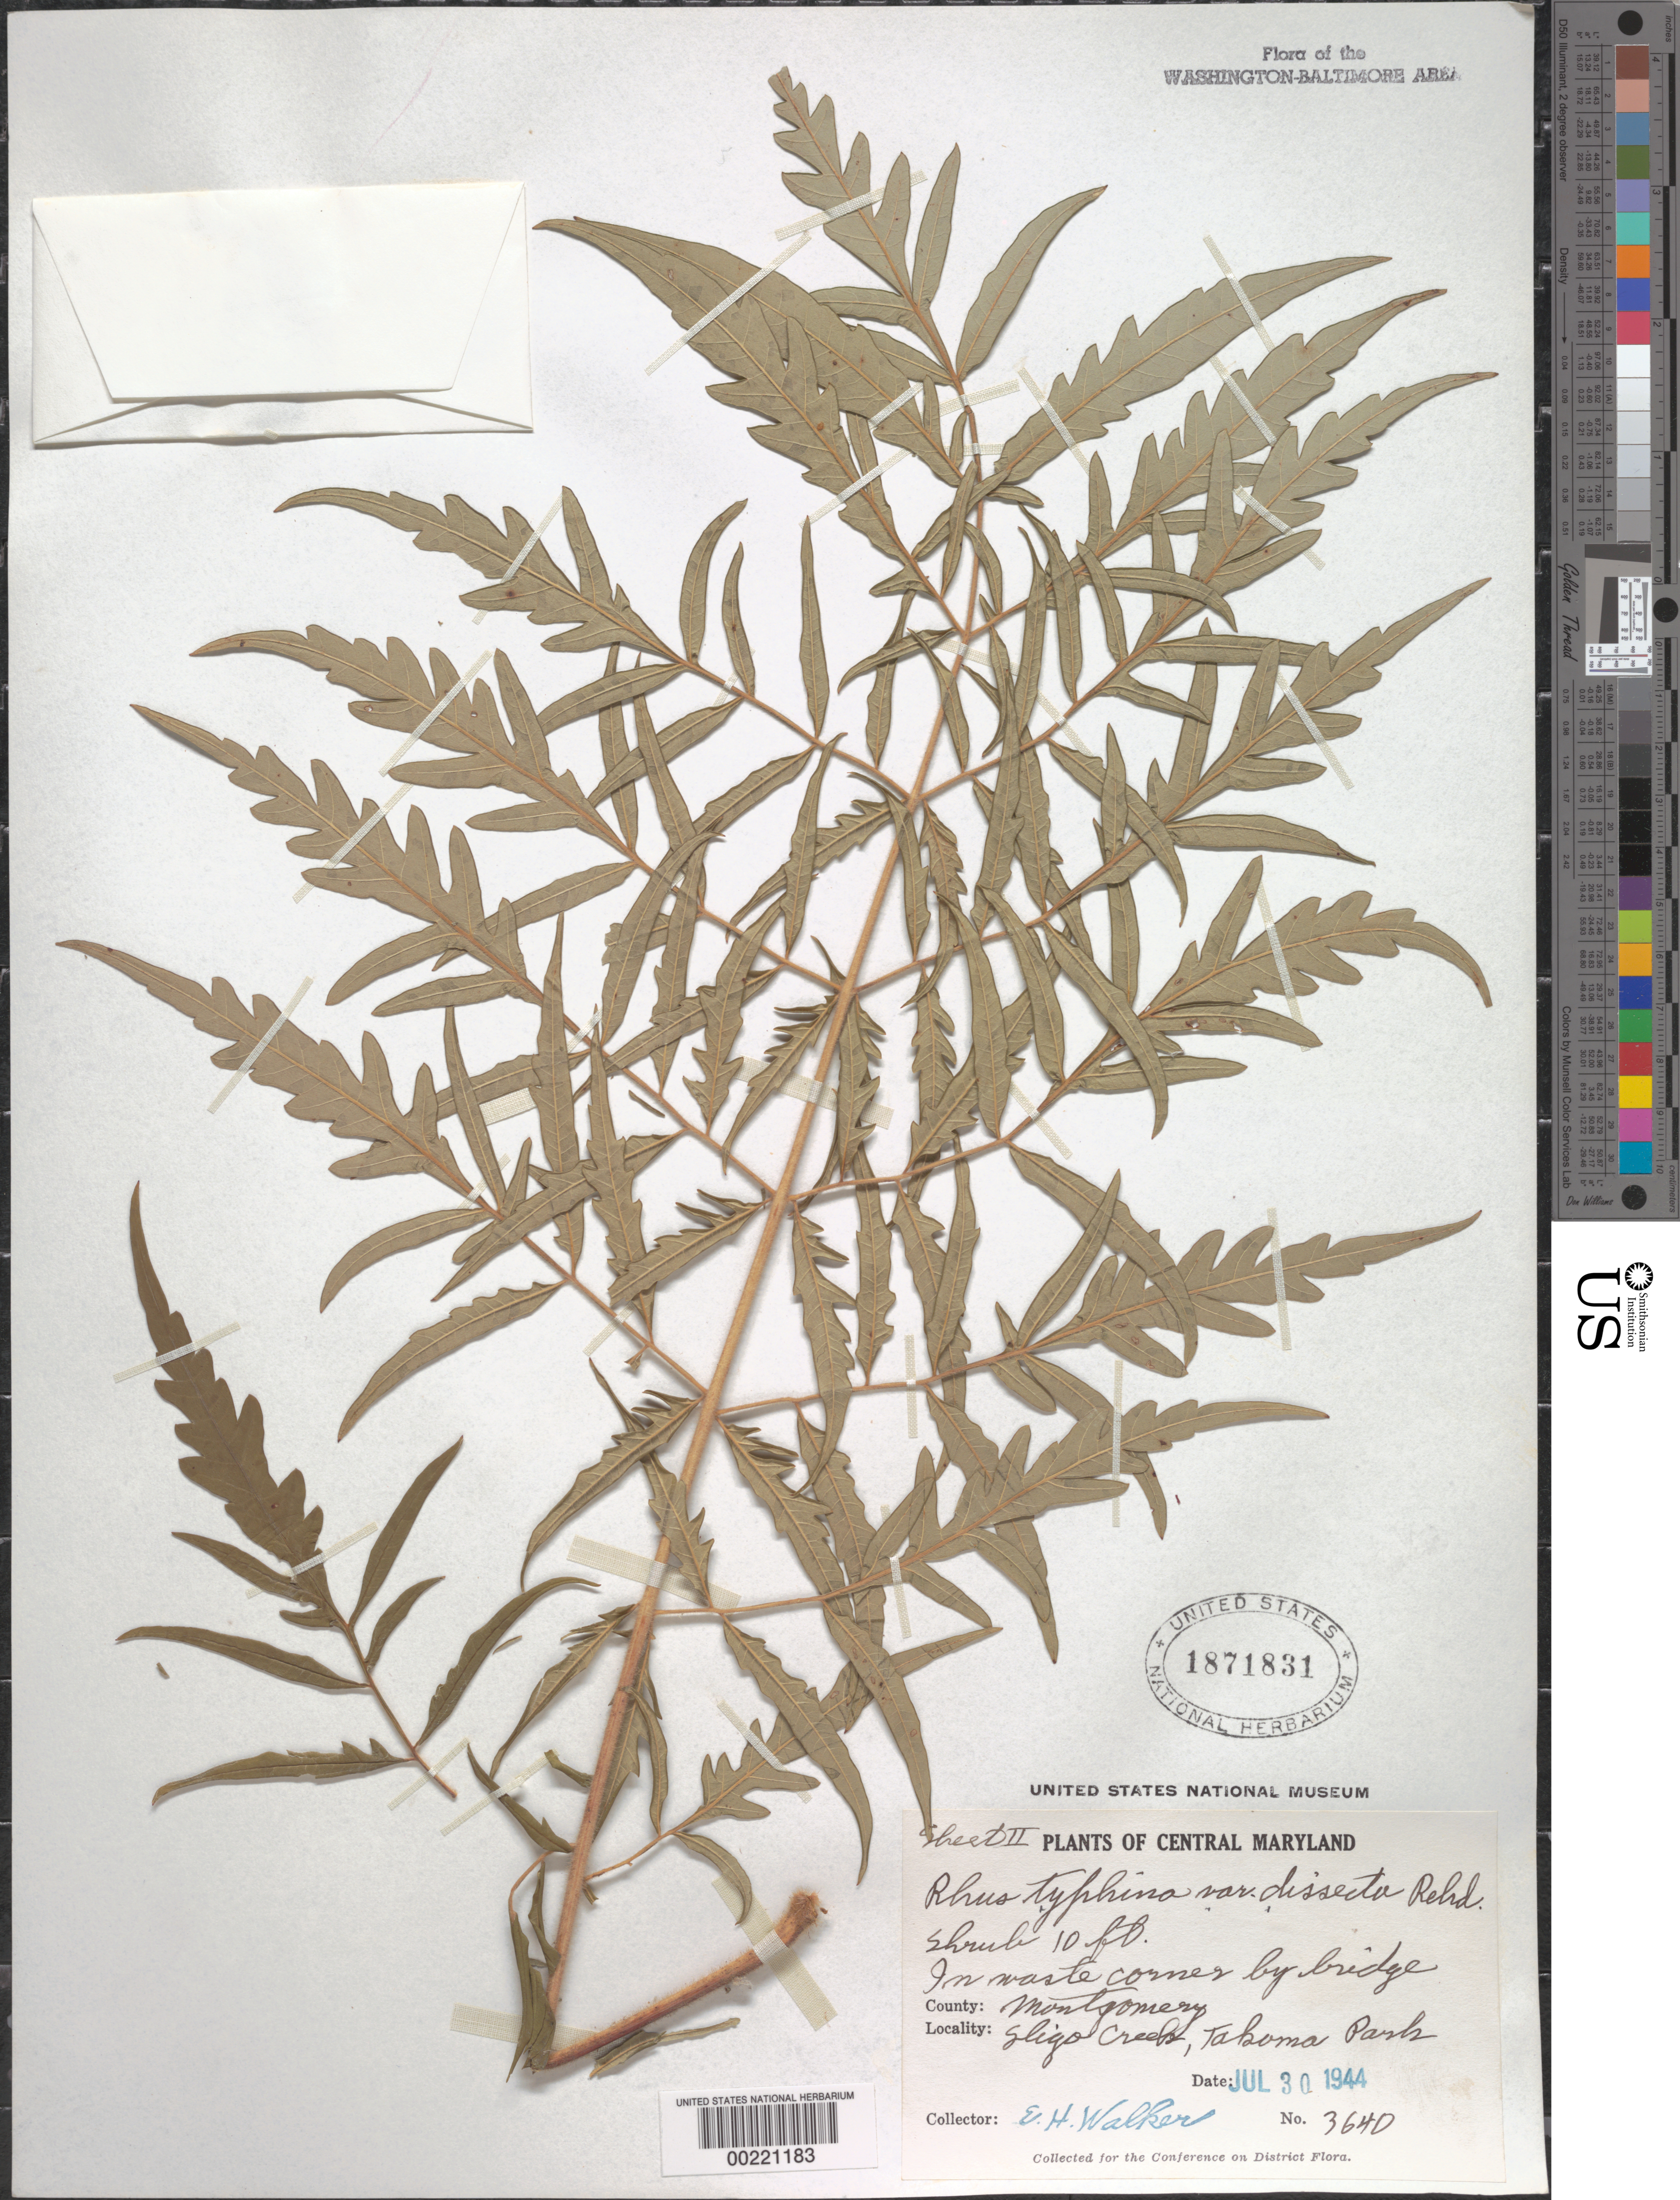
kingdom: Plantae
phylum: Tracheophyta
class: Magnoliopsida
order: Sapindales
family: Anacardiaceae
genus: Rhus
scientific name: Rhus typhina f. dissecta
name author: Rehder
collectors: E. H. Walker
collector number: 3640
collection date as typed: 30 Jul 1944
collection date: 1944-07-30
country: United States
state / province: Maryland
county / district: Montgomery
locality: Sligo Creek, Takoma Park, in waste corner by bridge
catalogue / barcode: US 1871831